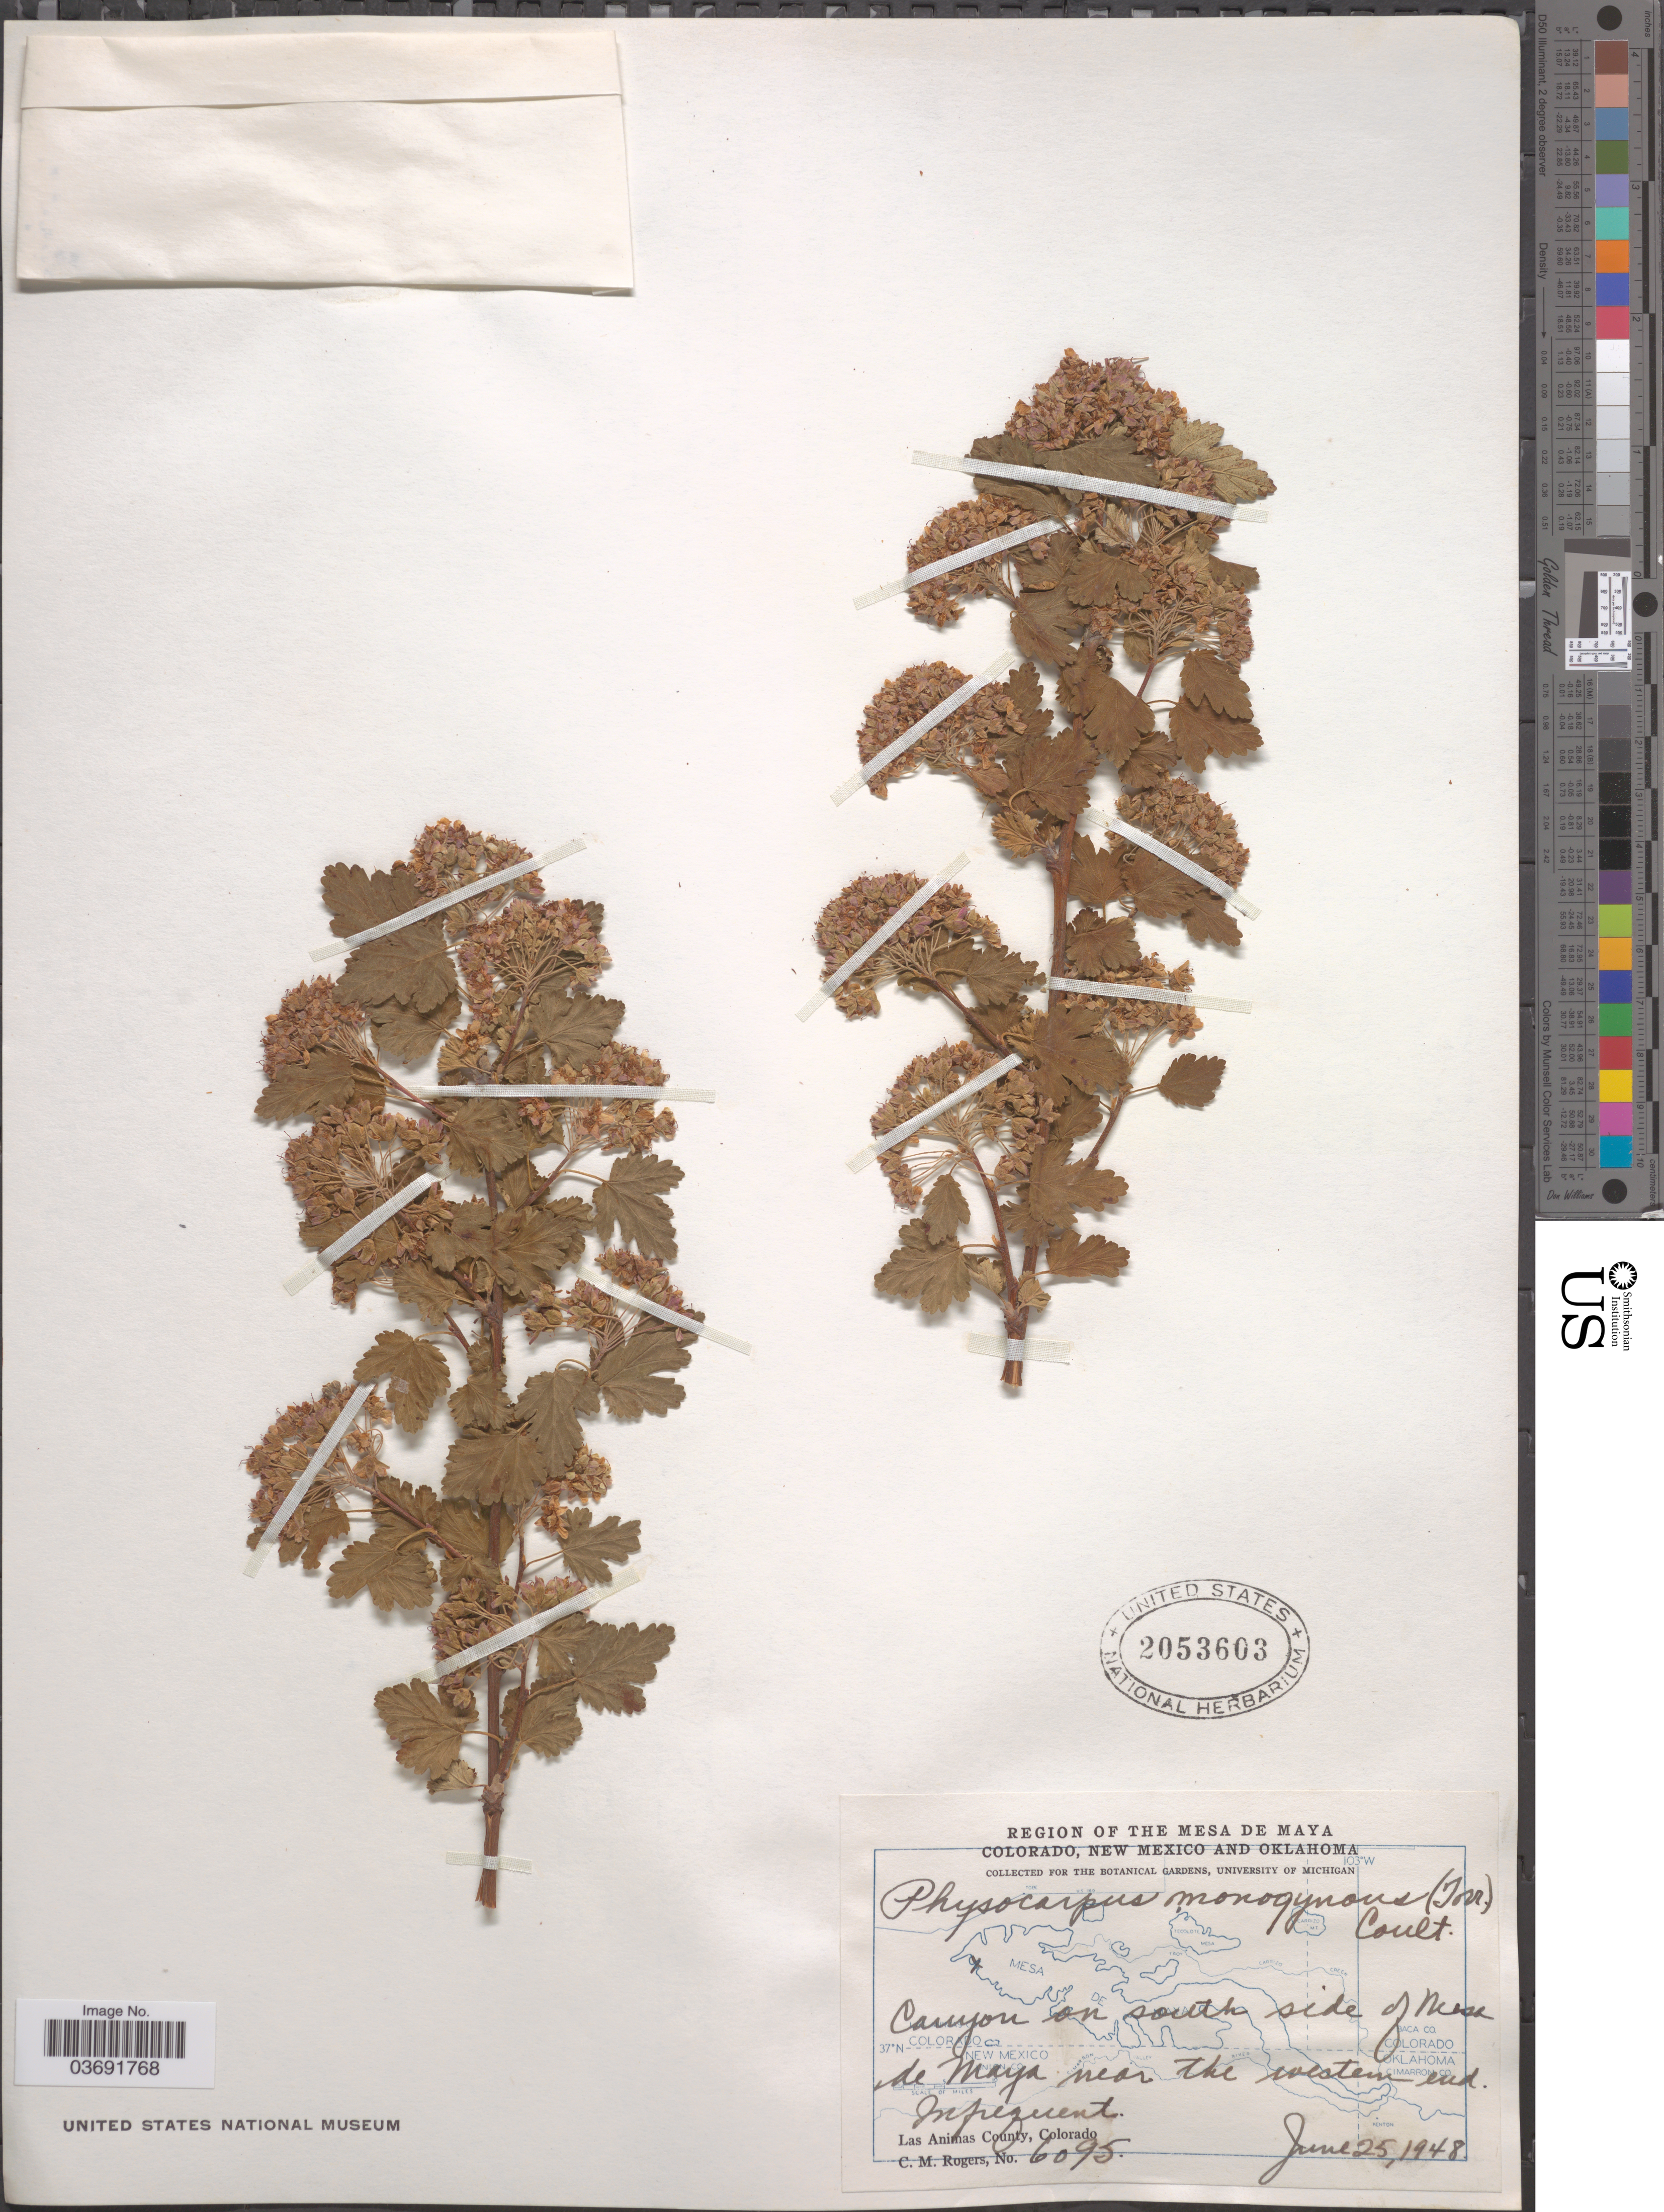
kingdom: Plantae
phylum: Tracheophyta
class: Magnoliopsida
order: Rosales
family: Rosaceae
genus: Physocarpus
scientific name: Physocarpus monogynus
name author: (Torr.) J.M. Coult.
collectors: C. M. Rogers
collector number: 6095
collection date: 1948-06-25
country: United States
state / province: Colorado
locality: The Mesa de Maya Region of Colorado. Canyon on south side of Mesa de Maya near the western end. Las Animas County.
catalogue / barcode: US 2053603